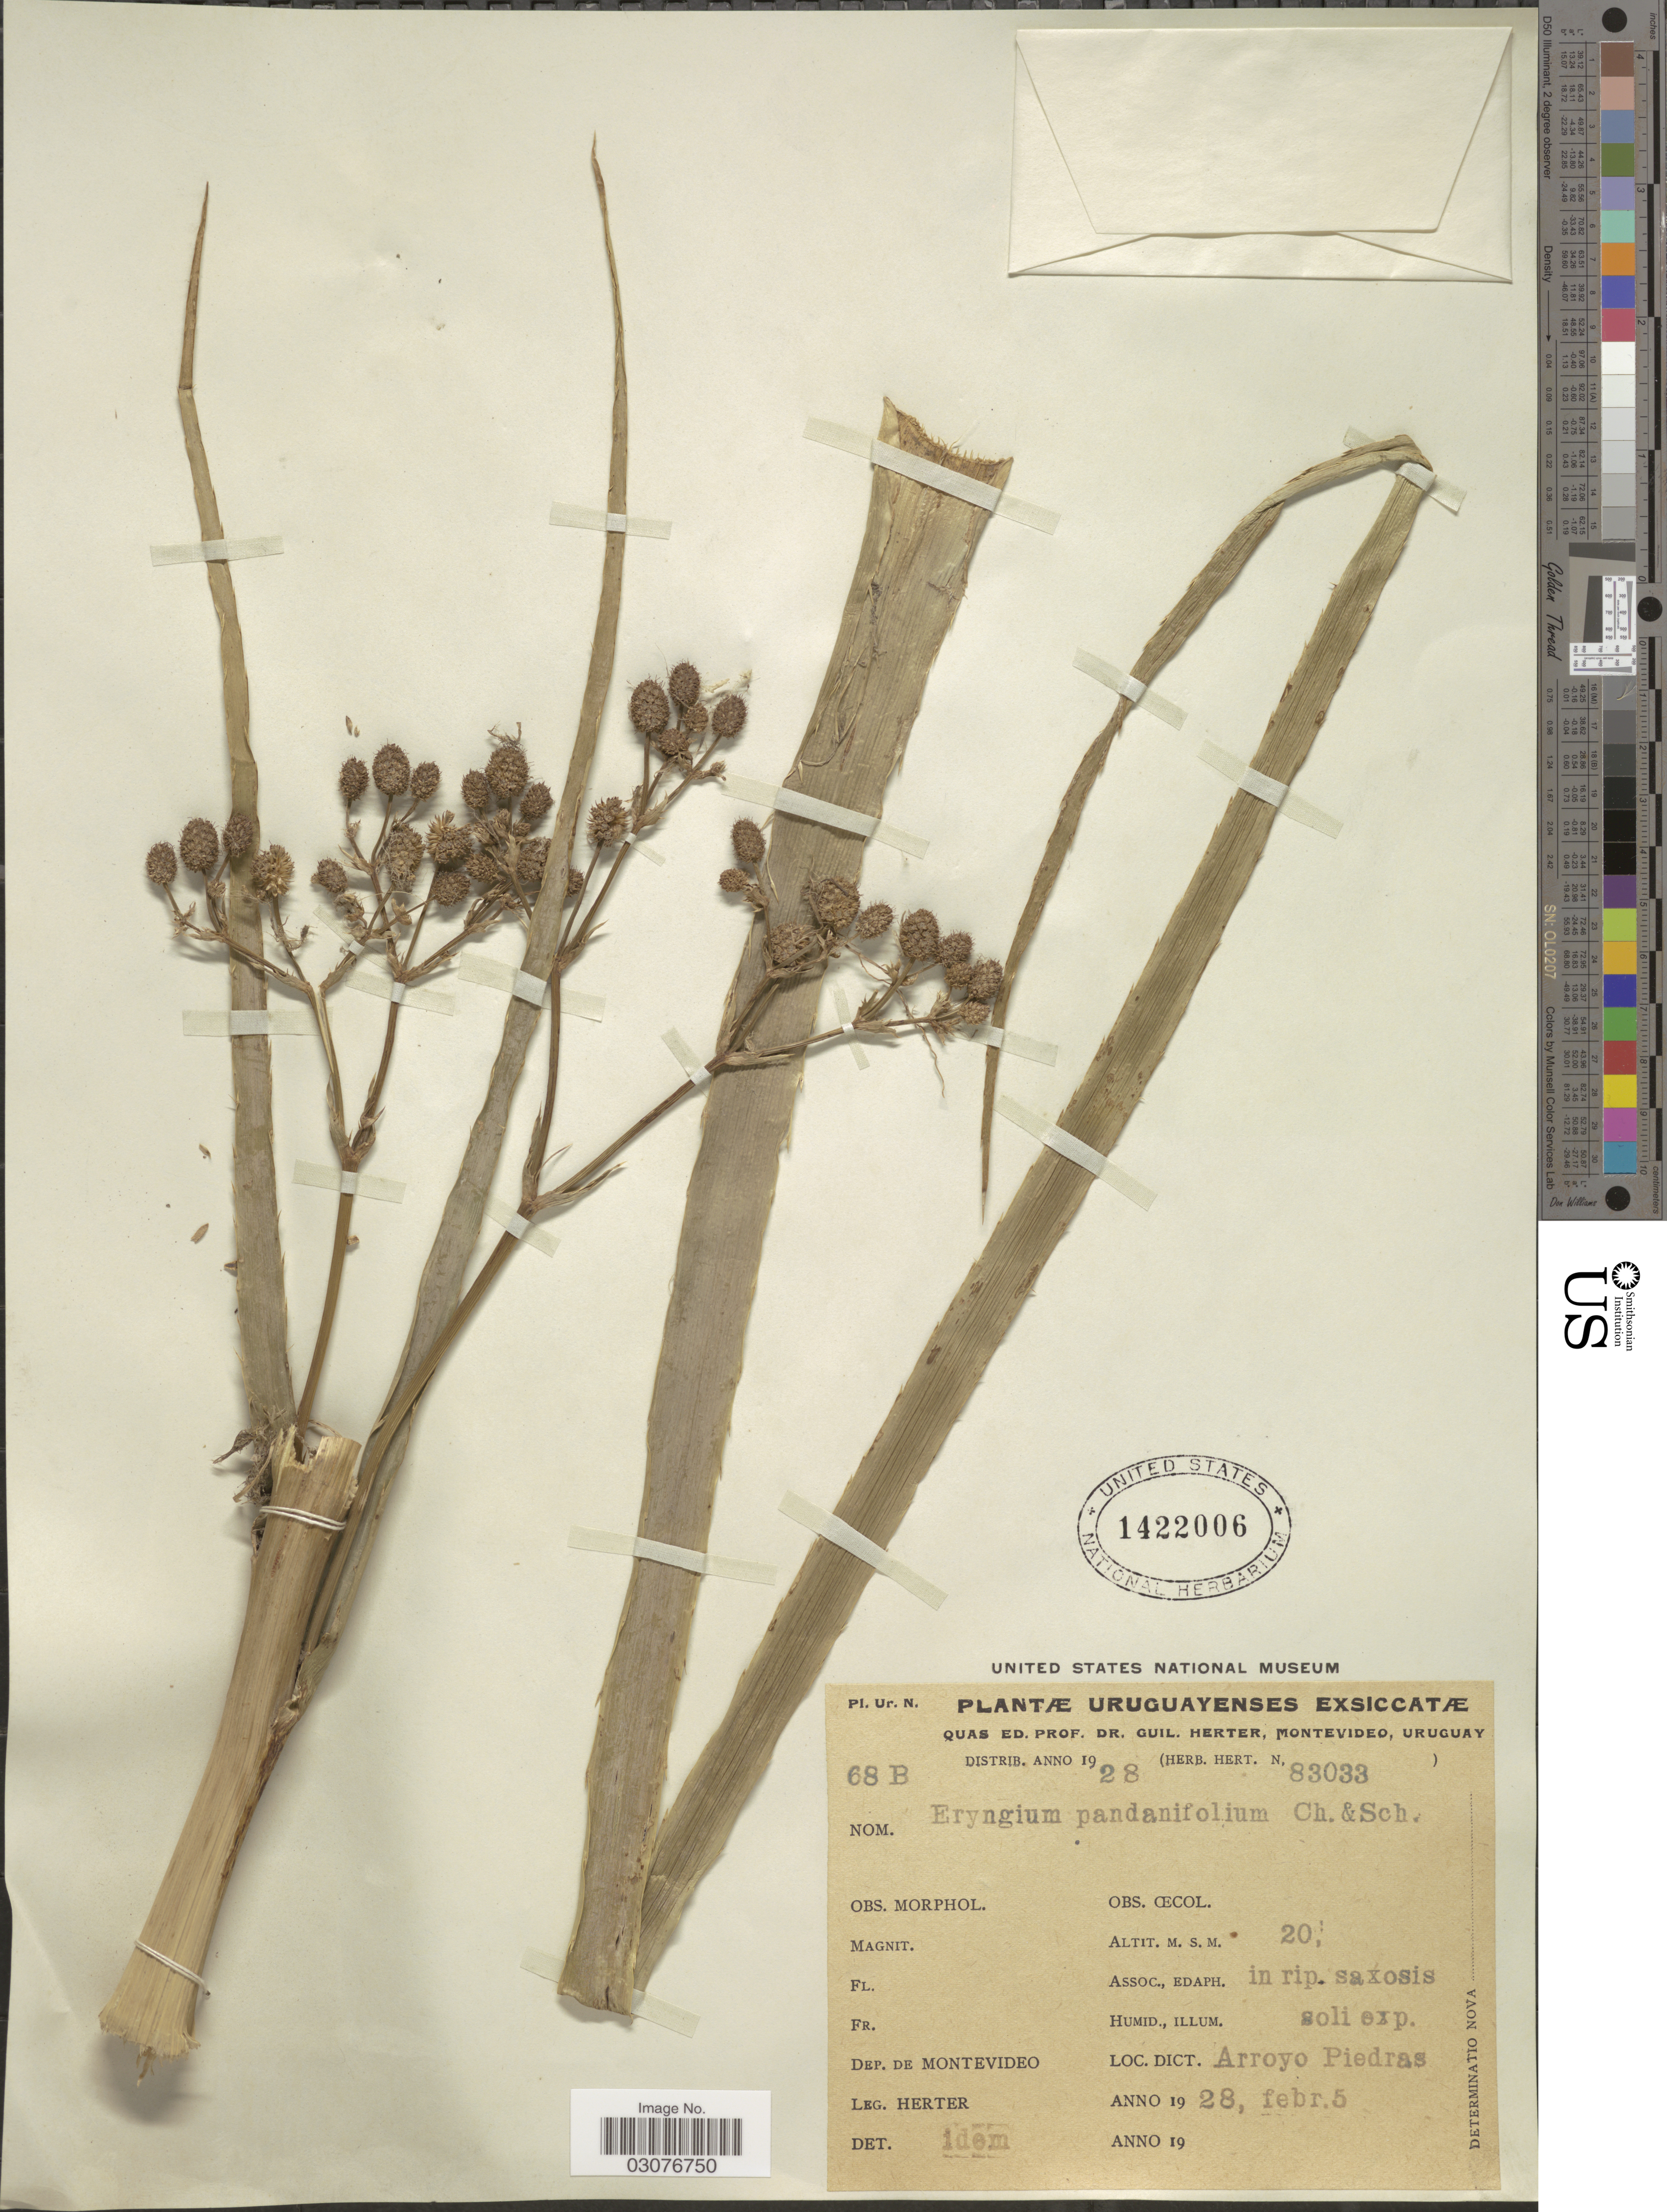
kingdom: Plantae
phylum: Tracheophyta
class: Magnoliopsida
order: Apiales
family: Apiaceae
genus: Eryngium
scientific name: Eryngium pandanifolium var. pandanifolium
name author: Cham. & Schltdl.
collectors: Herter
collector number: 68B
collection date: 1928-02-05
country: Uruguay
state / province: Montevideo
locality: Dep. de Montevideo, Arroyo Piedras.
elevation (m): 20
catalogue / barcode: US 1422006